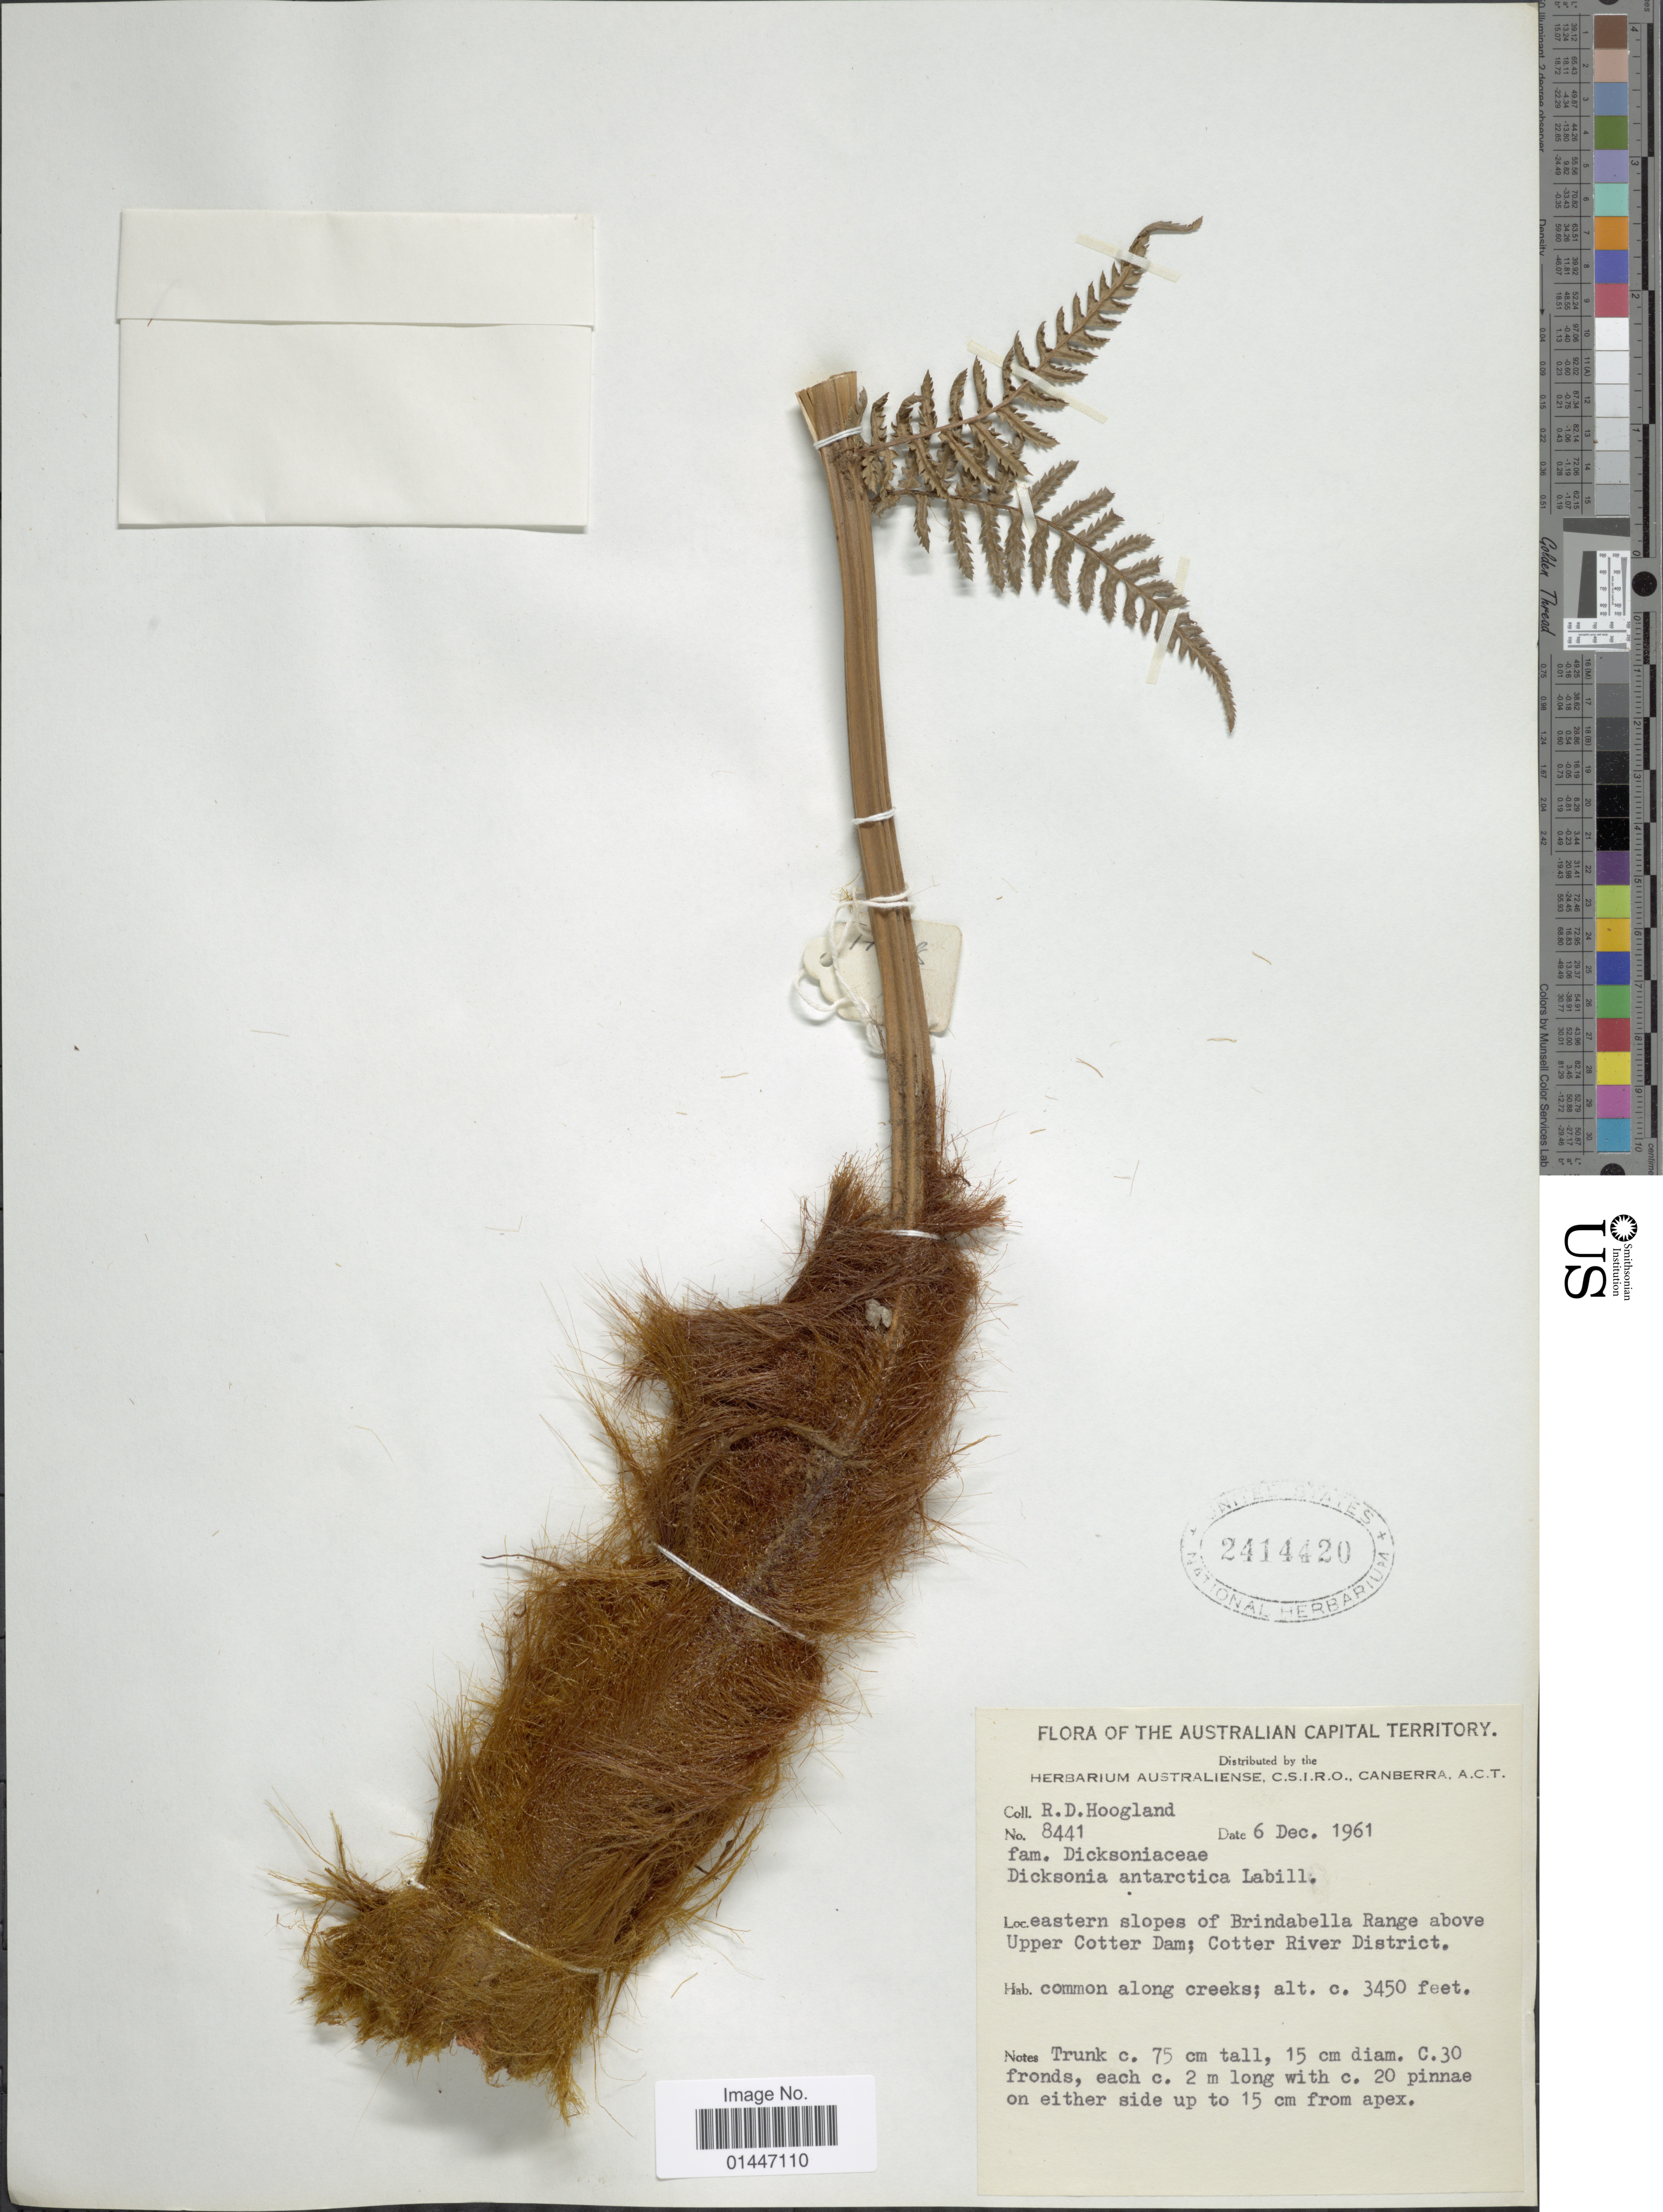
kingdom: Plantae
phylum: Tracheophyta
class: Polypodiopsida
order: Cyatheales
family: Dicksoniaceae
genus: Dicksonia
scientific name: Dicksonia antarctica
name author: Labill.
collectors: R. D. Hoogland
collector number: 8441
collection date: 1961-12-06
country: Australia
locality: Australian Capital Territory. Eastern slopes of Brindabella Range above Upper Cotter Dam; Cotter River Disrtict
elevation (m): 1052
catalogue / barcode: US 2414420